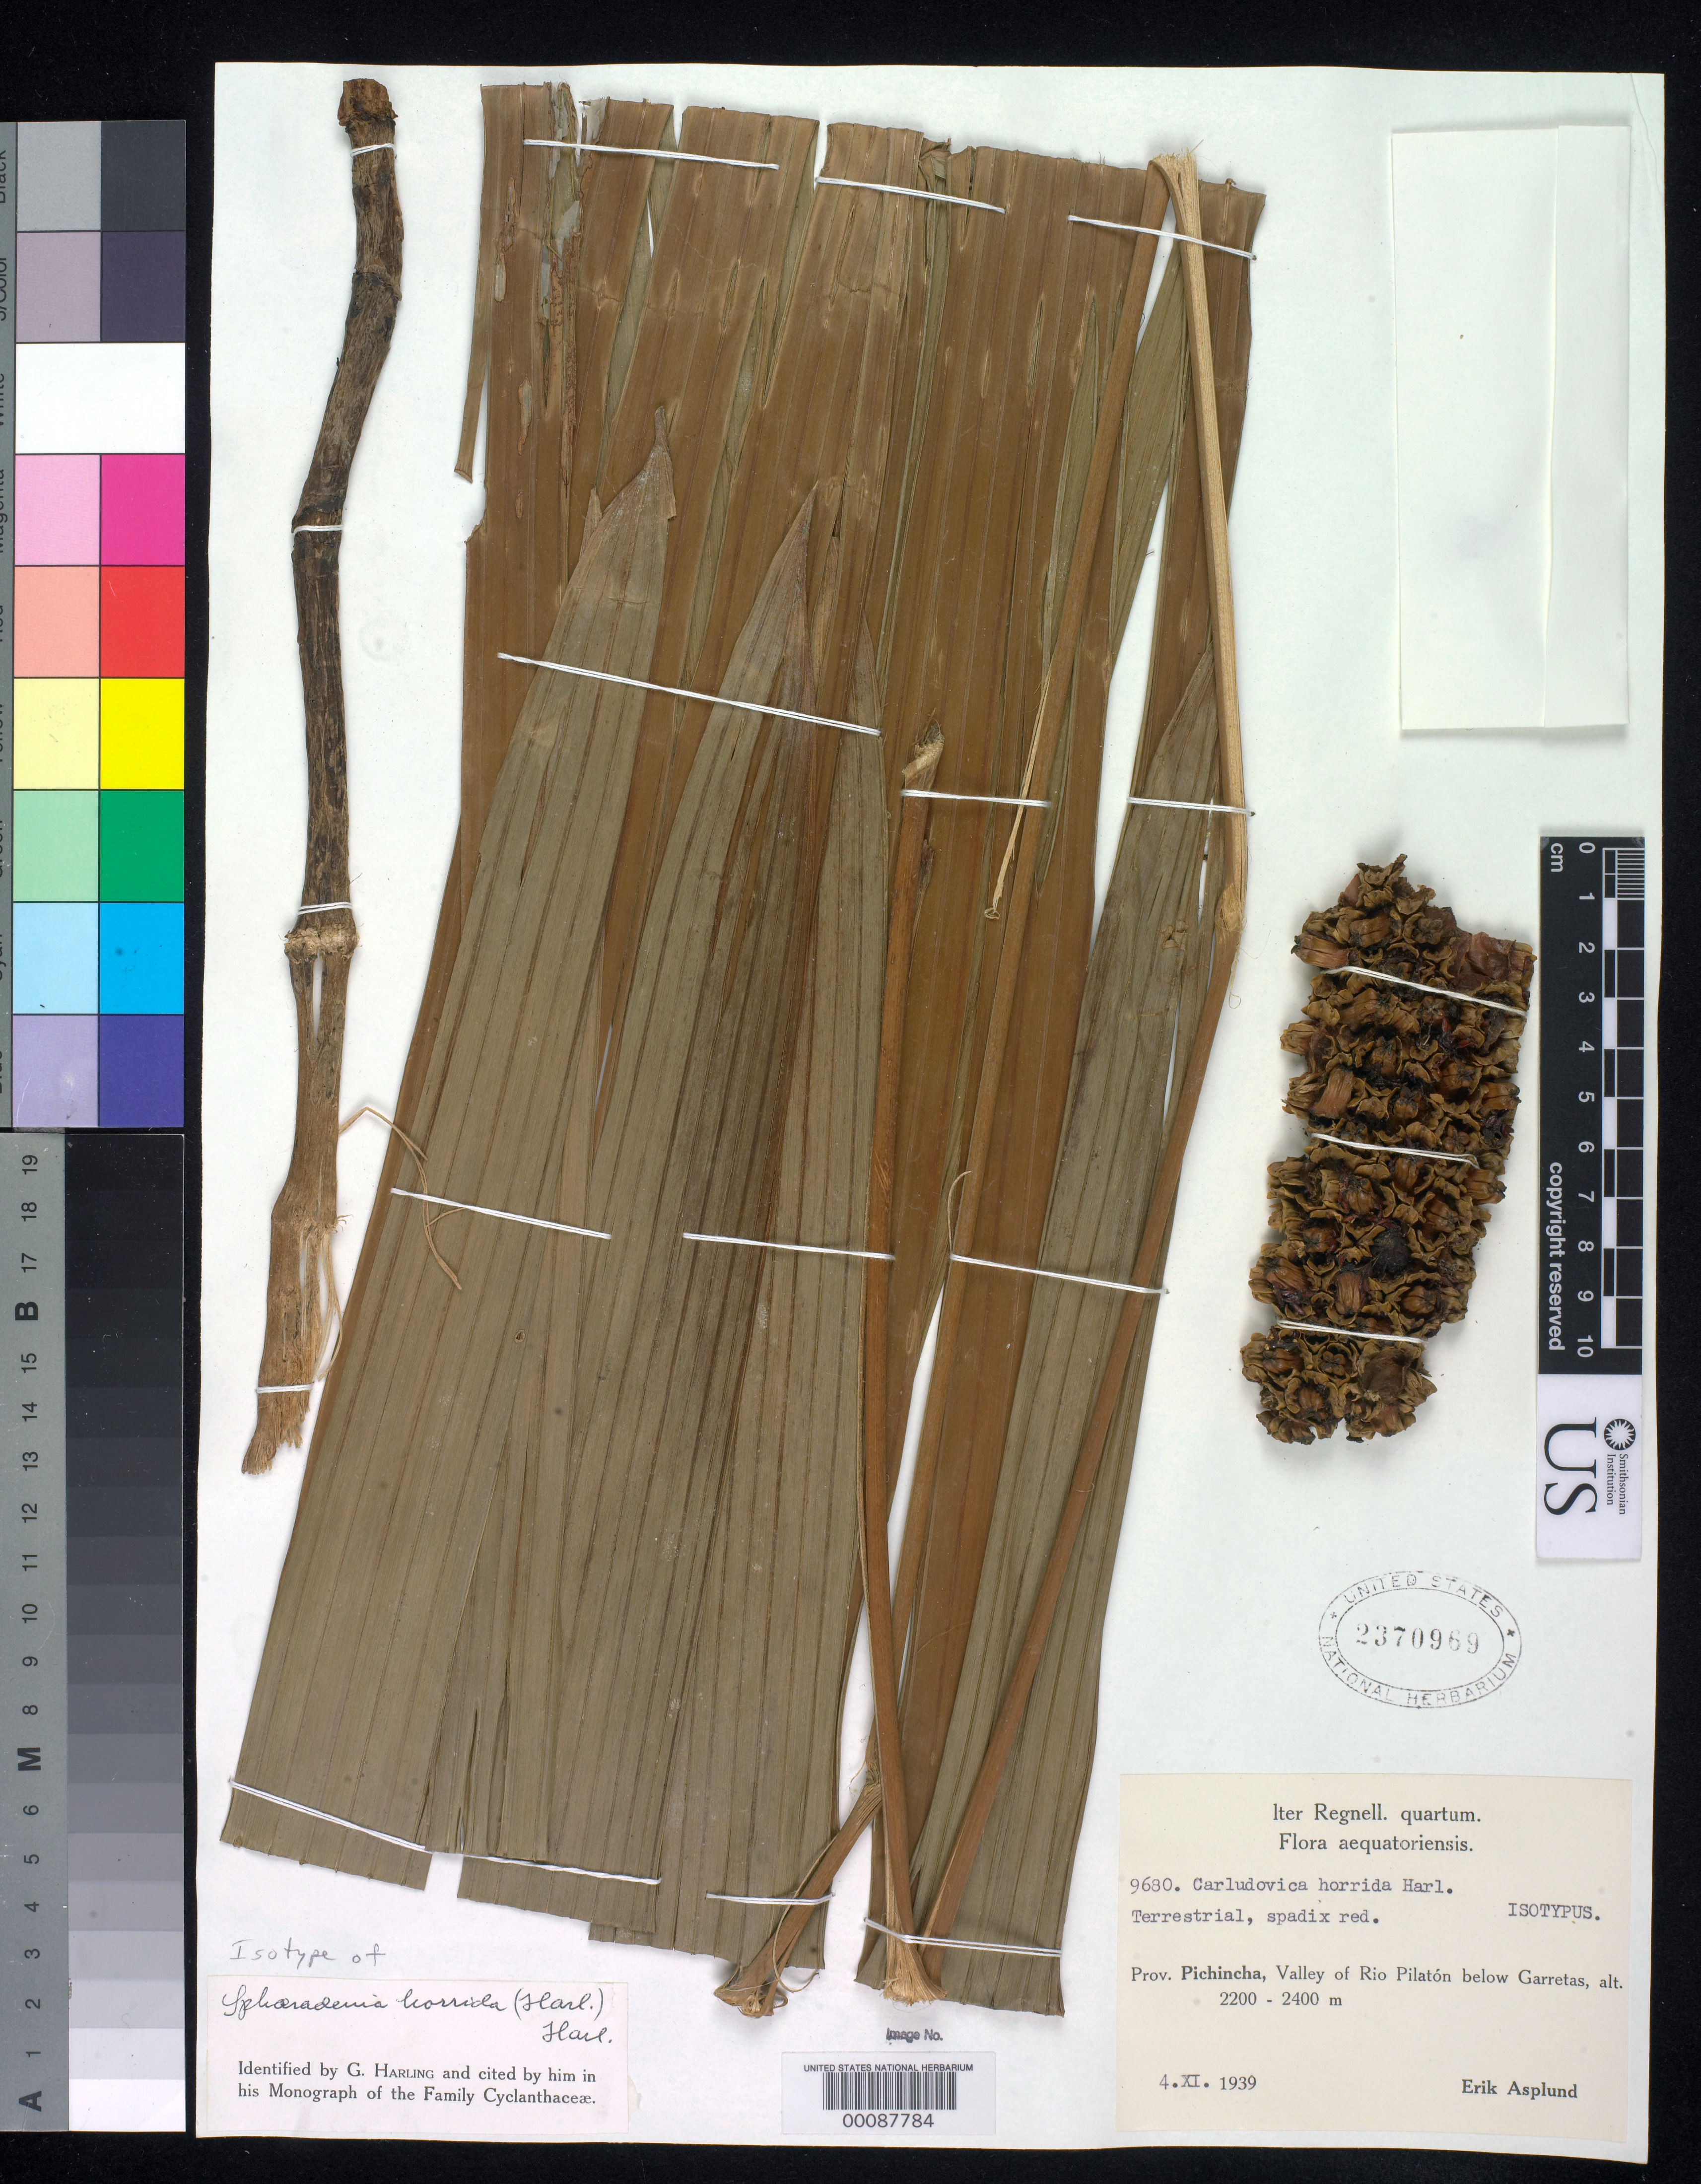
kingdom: Plantae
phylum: Tracheophyta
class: Liliopsida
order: Pandanales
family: Cyclanthaceae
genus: Carludovica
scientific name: Carludovica horrida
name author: Harling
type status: Isotype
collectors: E. Asplund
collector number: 9680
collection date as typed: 04 Nov 1939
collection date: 1939-11-04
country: Ecuador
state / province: Pichincha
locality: Valley of Rio Pilaton below Garretas.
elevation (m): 2200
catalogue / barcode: US 2370969-2